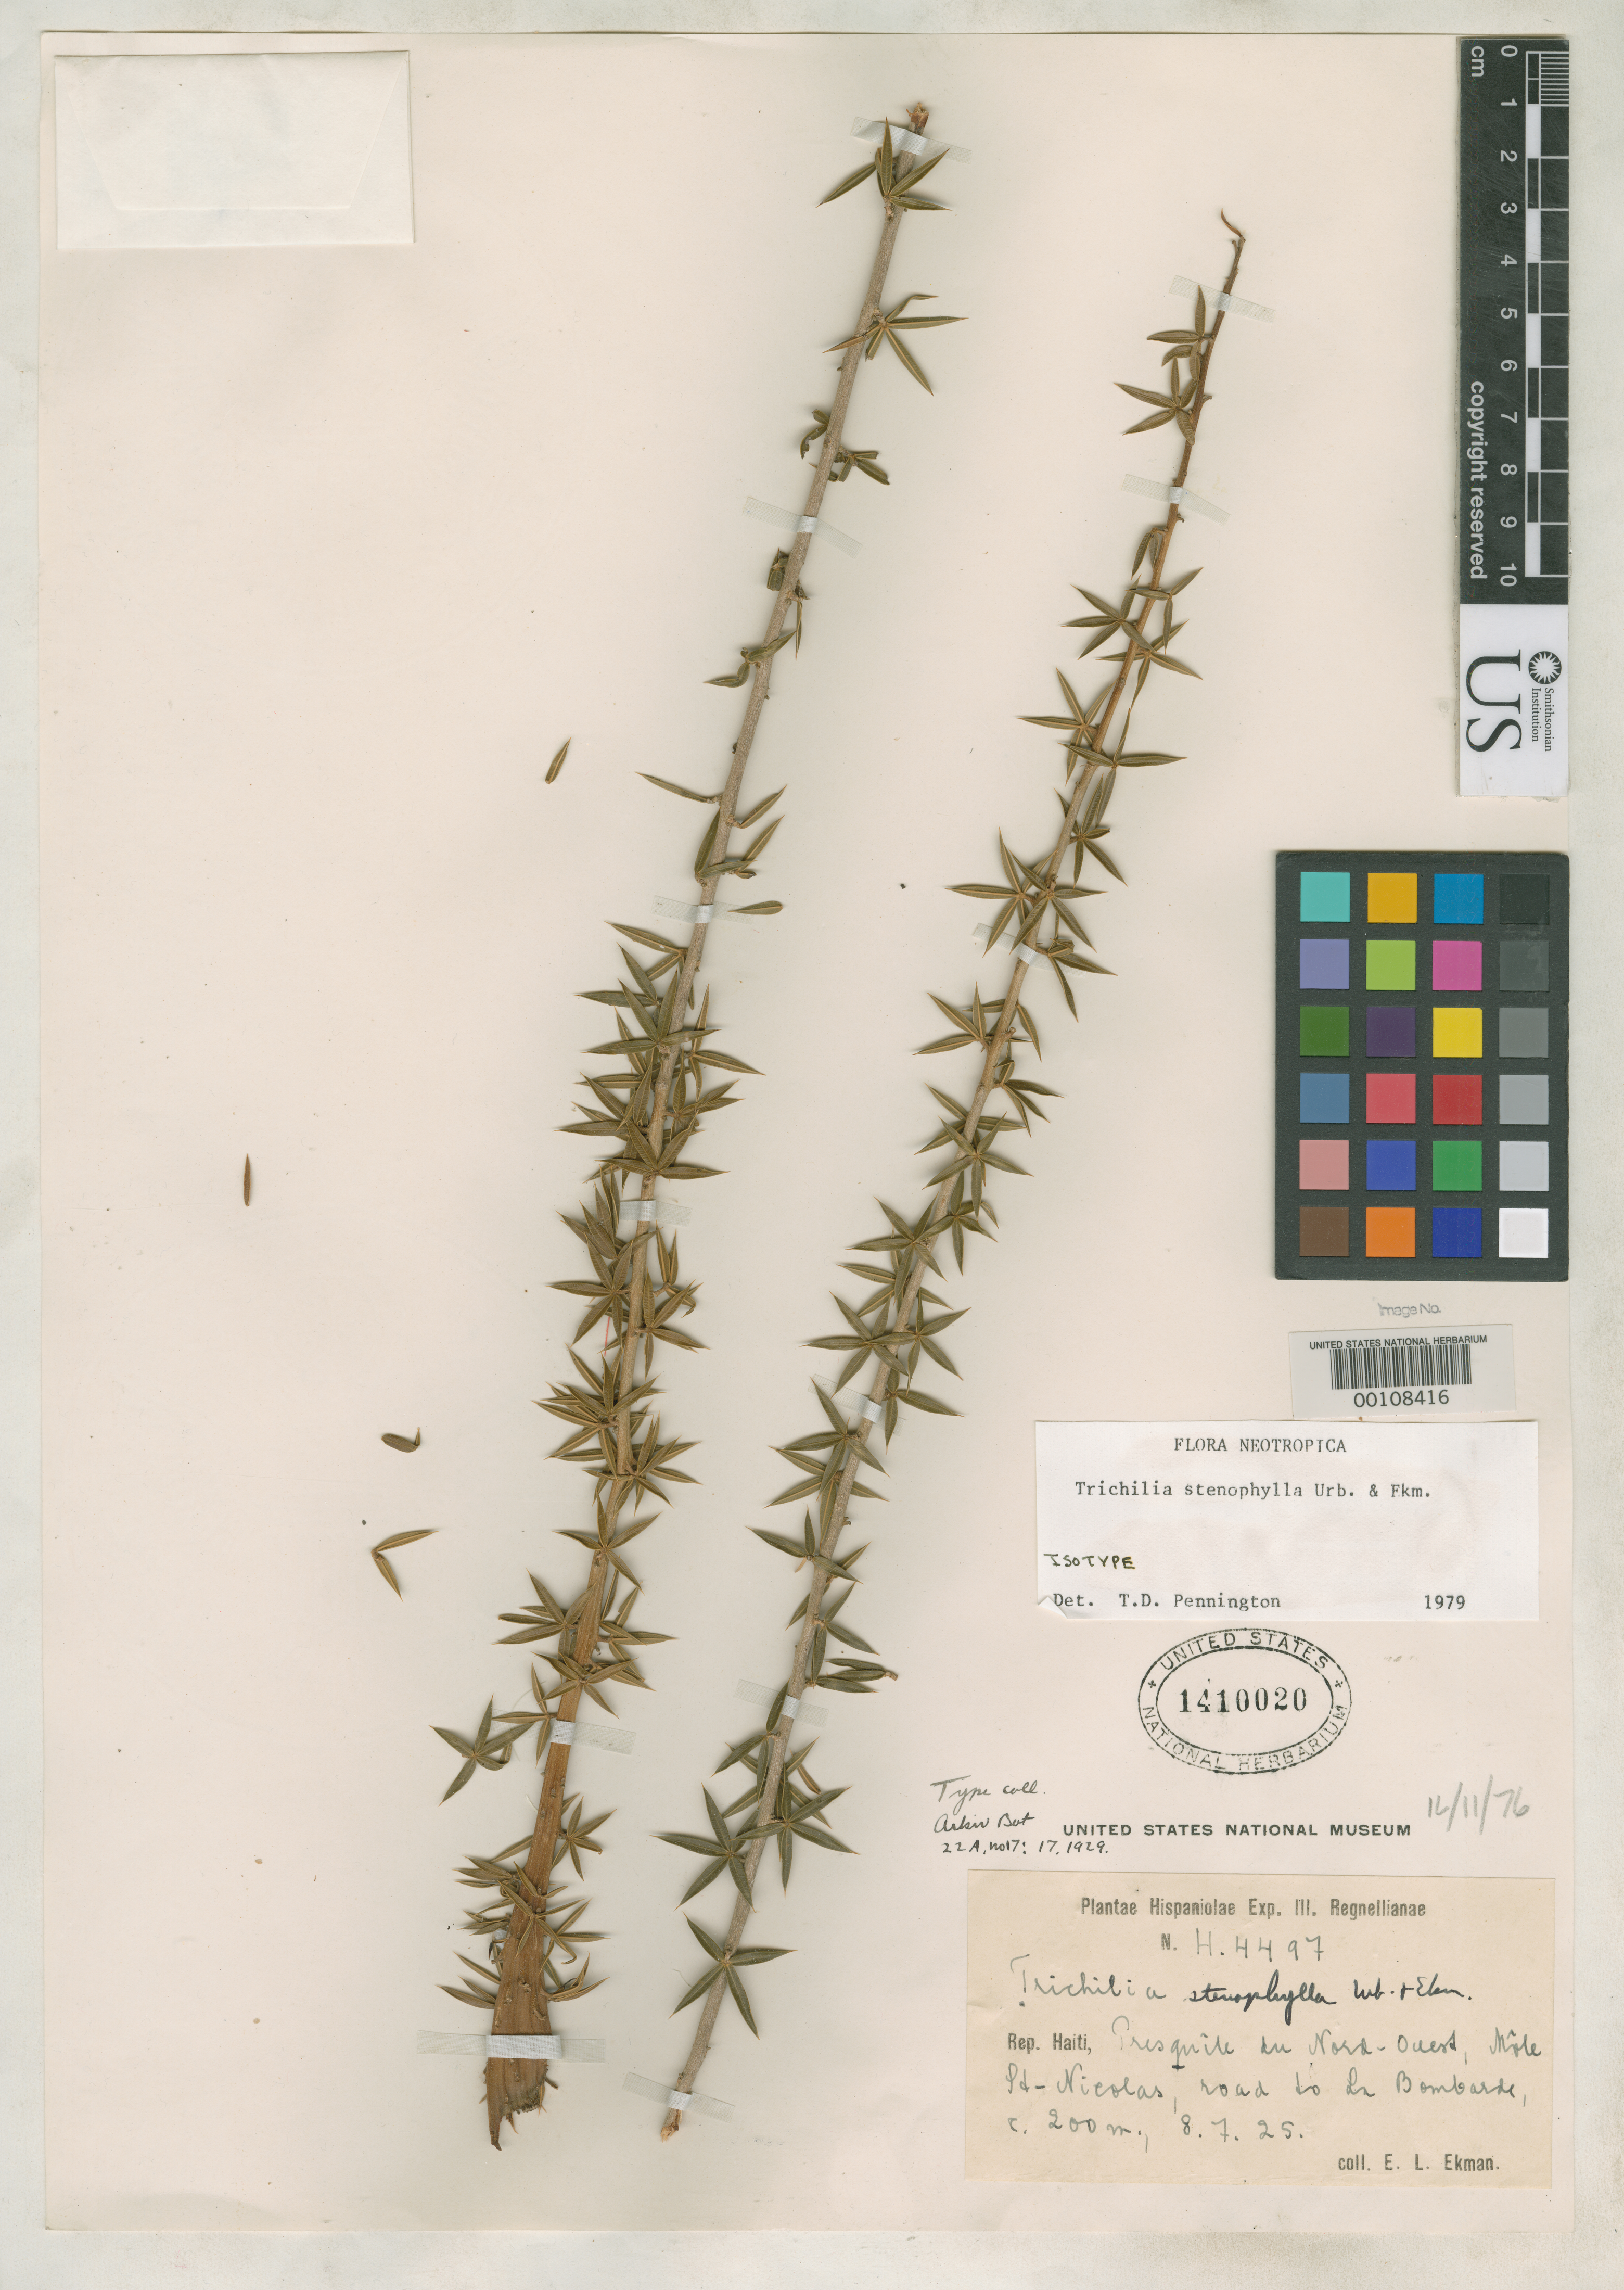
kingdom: Plantae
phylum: Tracheophyta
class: Magnoliopsida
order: Sapindales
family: Meliaceae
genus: Trichilia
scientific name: Trichilia stenophylla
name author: Urb. & Ekman in Urb.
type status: Isotype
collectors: E. L. Ekman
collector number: H-4497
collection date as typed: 08 Jul 1925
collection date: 1925-07-08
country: Haiti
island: Hispaniola Island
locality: Between Mole St. Nicholas and Bombarde.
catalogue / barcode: US 1410020